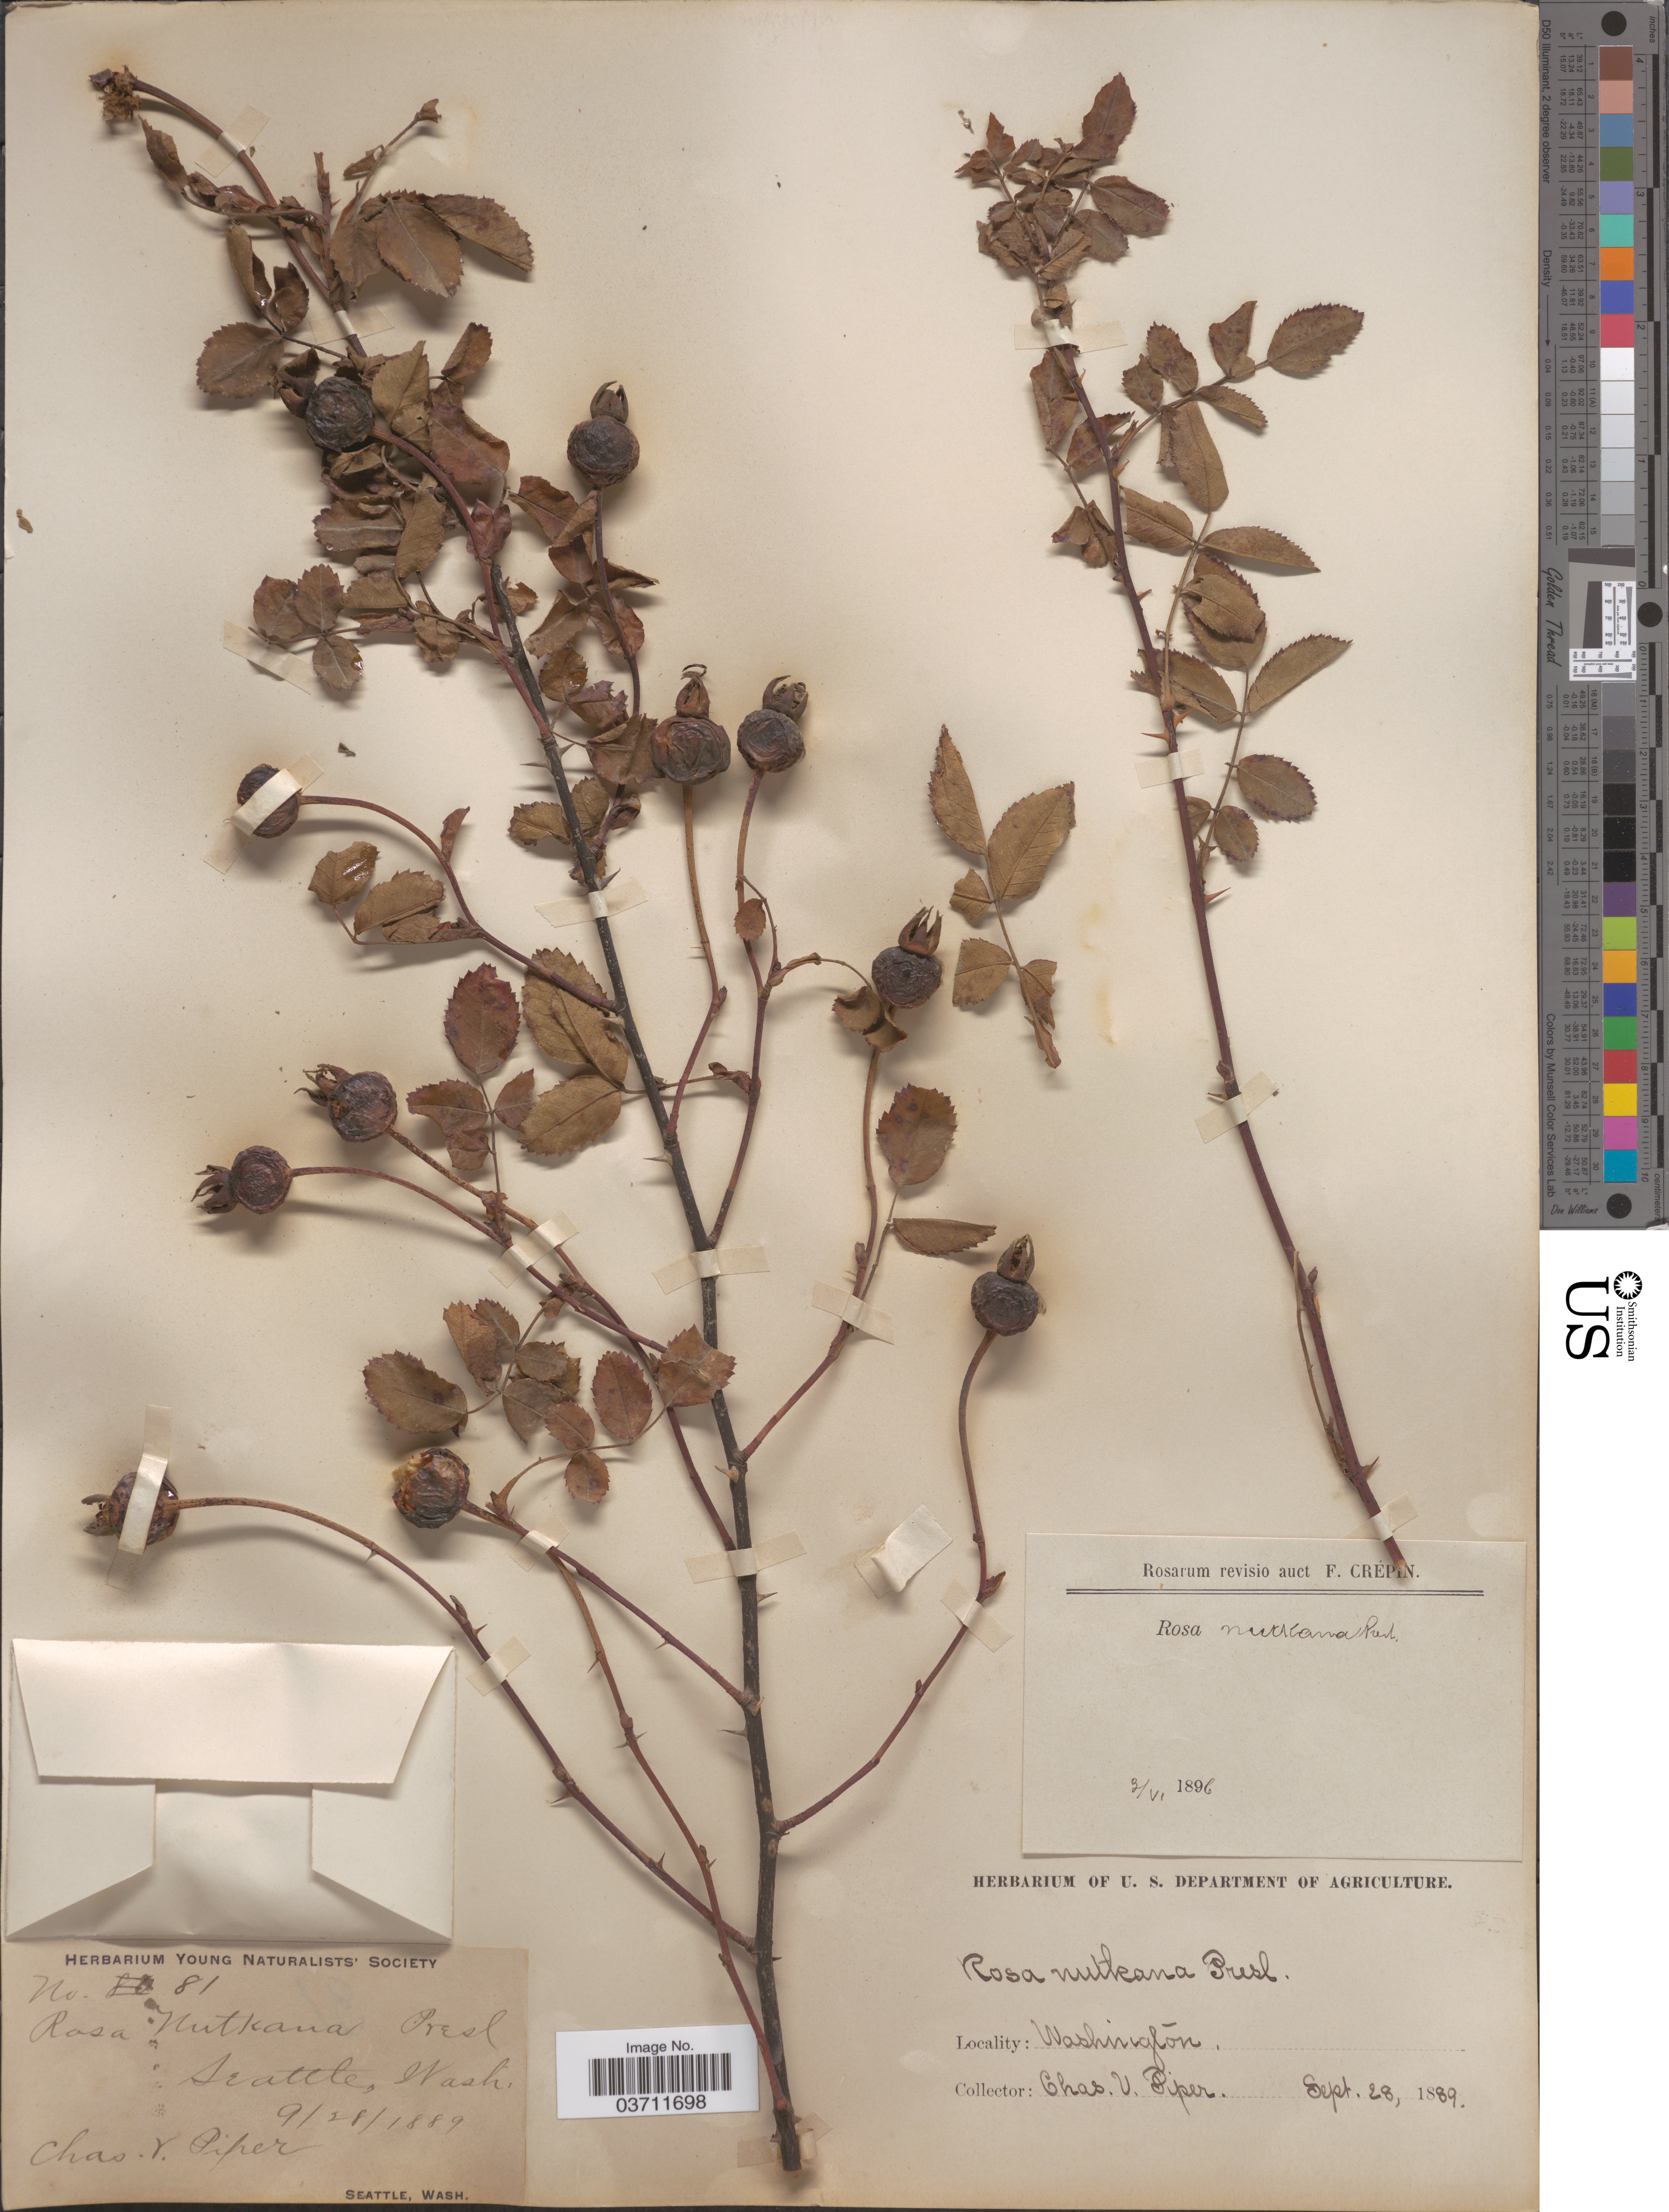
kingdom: Plantae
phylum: Tracheophyta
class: Magnoliopsida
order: Rosales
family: Rosaceae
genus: Rosa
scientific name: Rosa nutkana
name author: C. Presl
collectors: C. V. Piper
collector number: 81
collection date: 1889-09-28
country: United States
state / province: Washington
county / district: King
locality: Seattle.